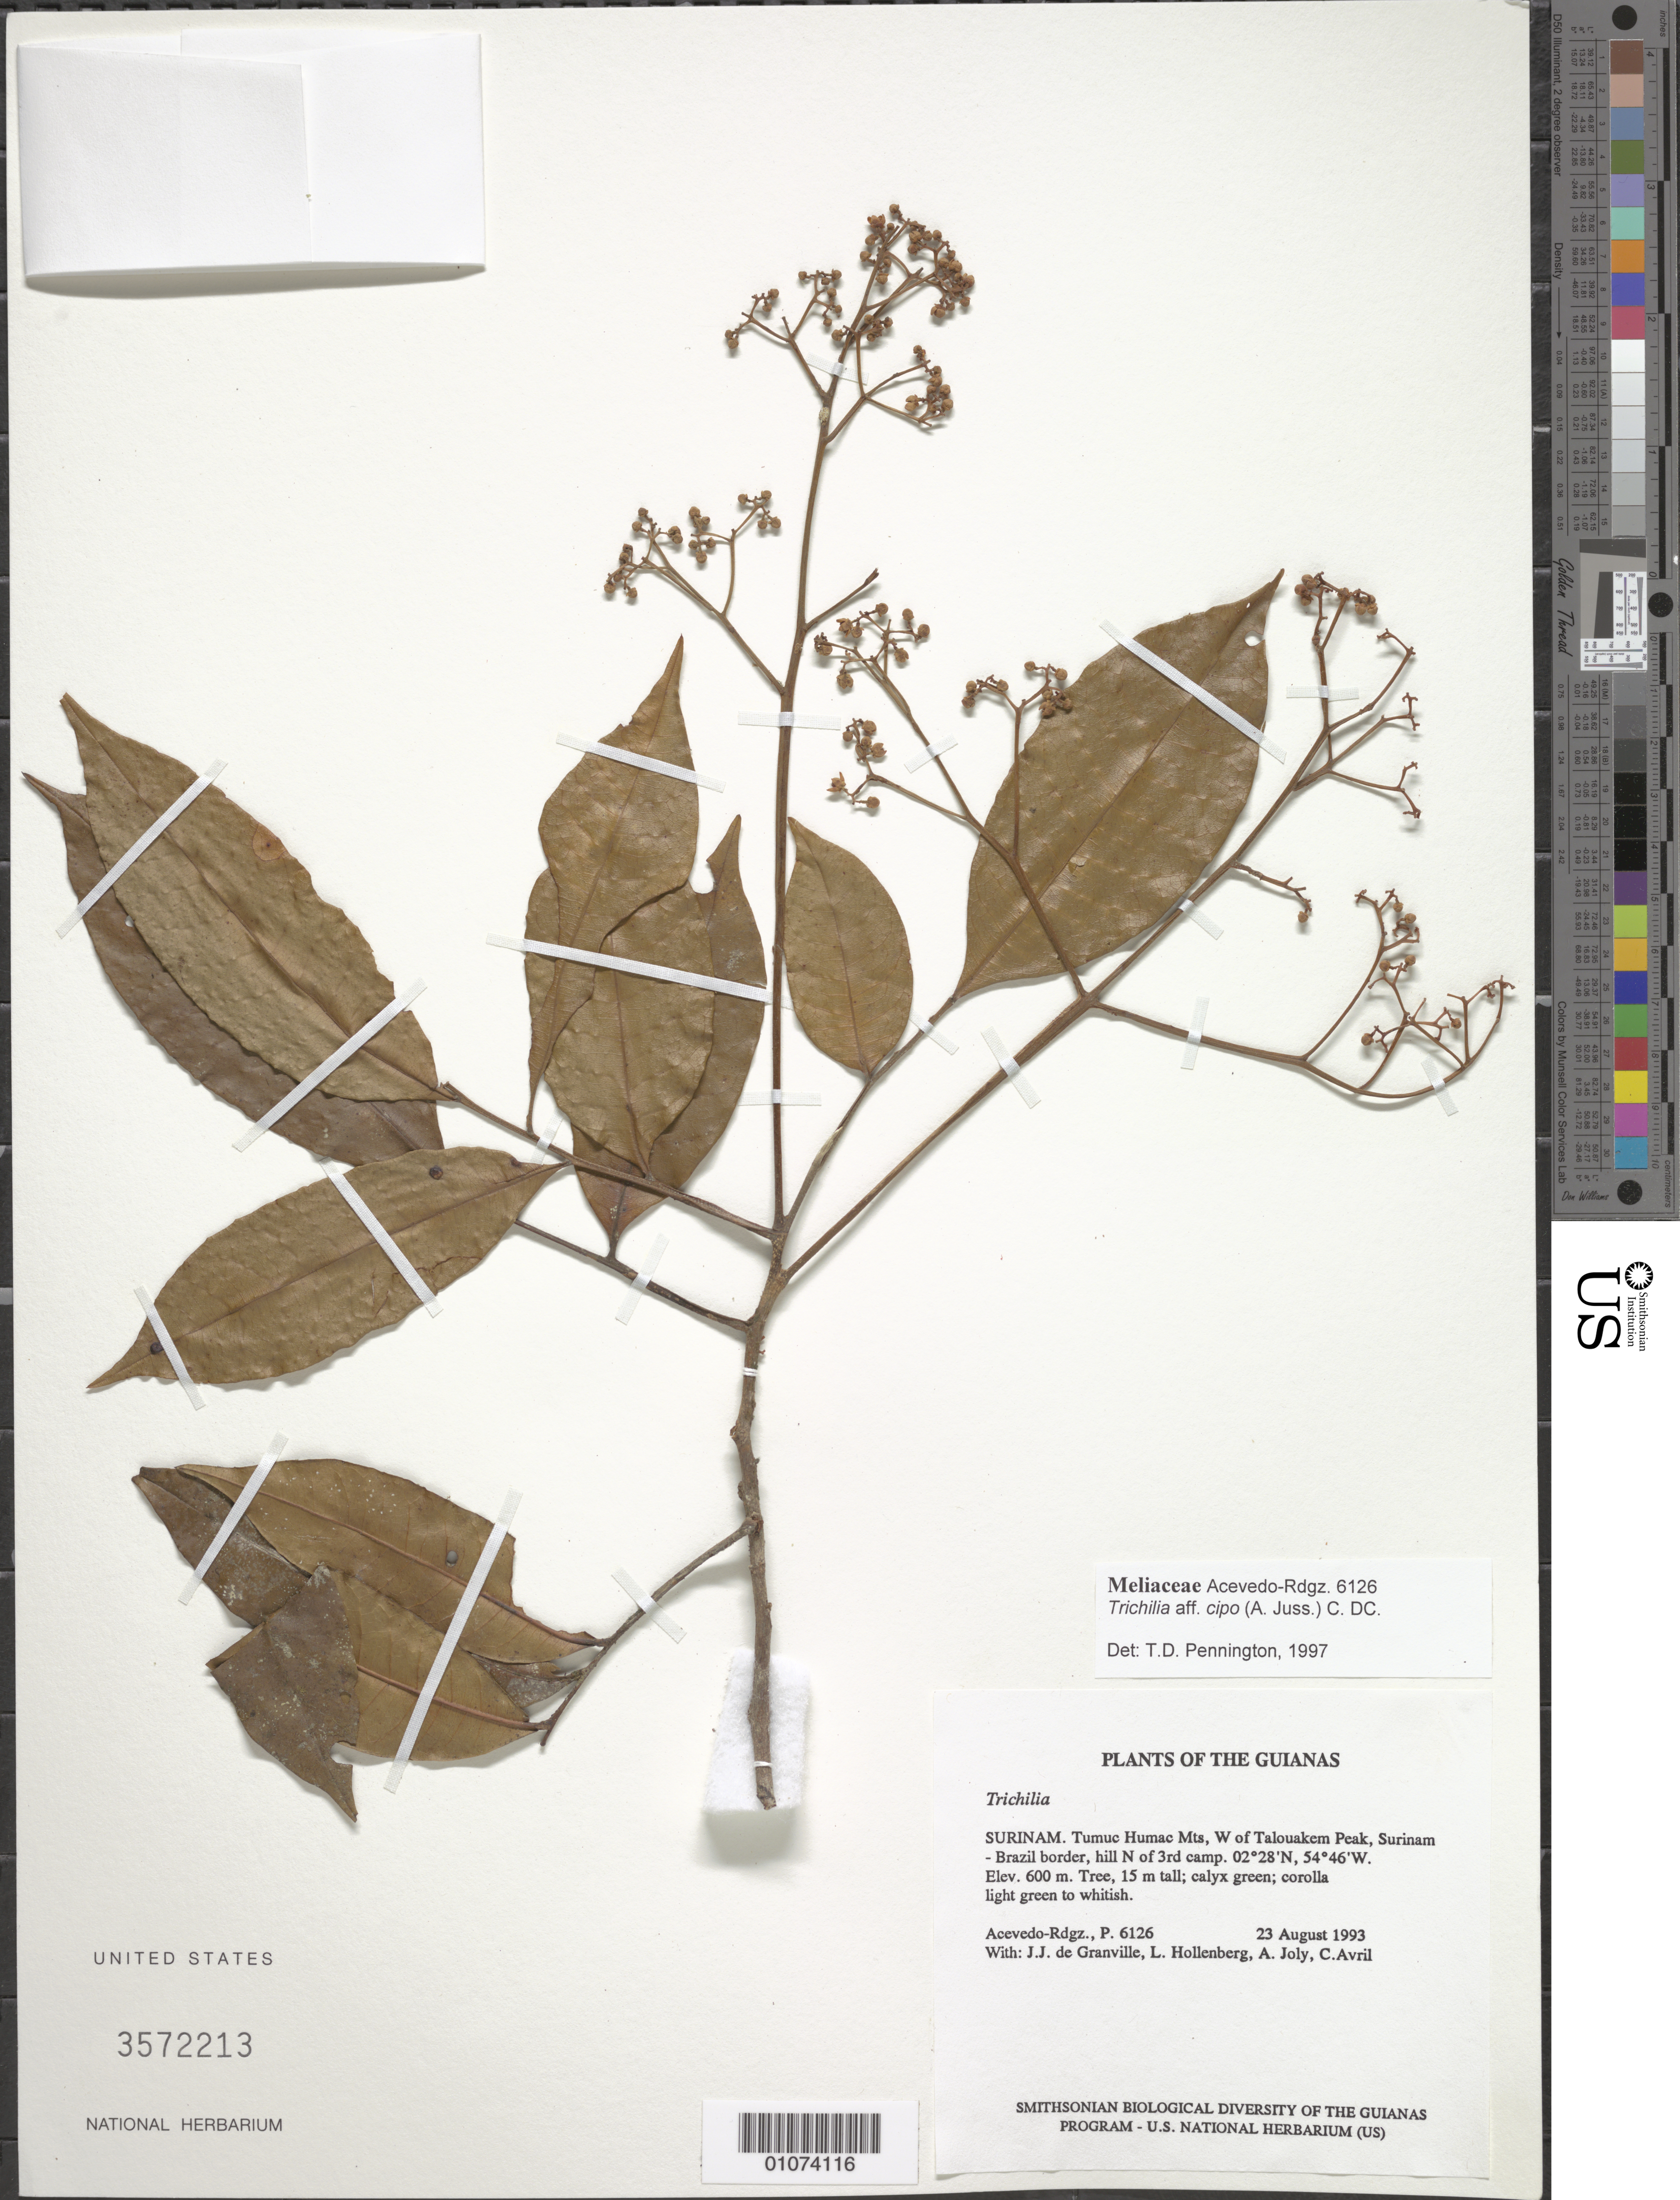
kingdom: Plantae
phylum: Tracheophyta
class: Magnoliopsida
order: Sapindales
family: Meliaceae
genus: Trichilia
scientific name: Trichilia cipo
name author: (A. Juss.) C. DC.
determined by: Pennington, T. D., (K)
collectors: P. Acevedo-Rodr.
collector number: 6126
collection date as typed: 23 Aug 1993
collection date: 1993-08-23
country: Suriname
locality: Tumuc Humac Mts, W of Talouakem Peak, Surinam - Brazil border, hill N of 3rd camp.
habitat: Hillside.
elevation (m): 600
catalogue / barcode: US 3572213